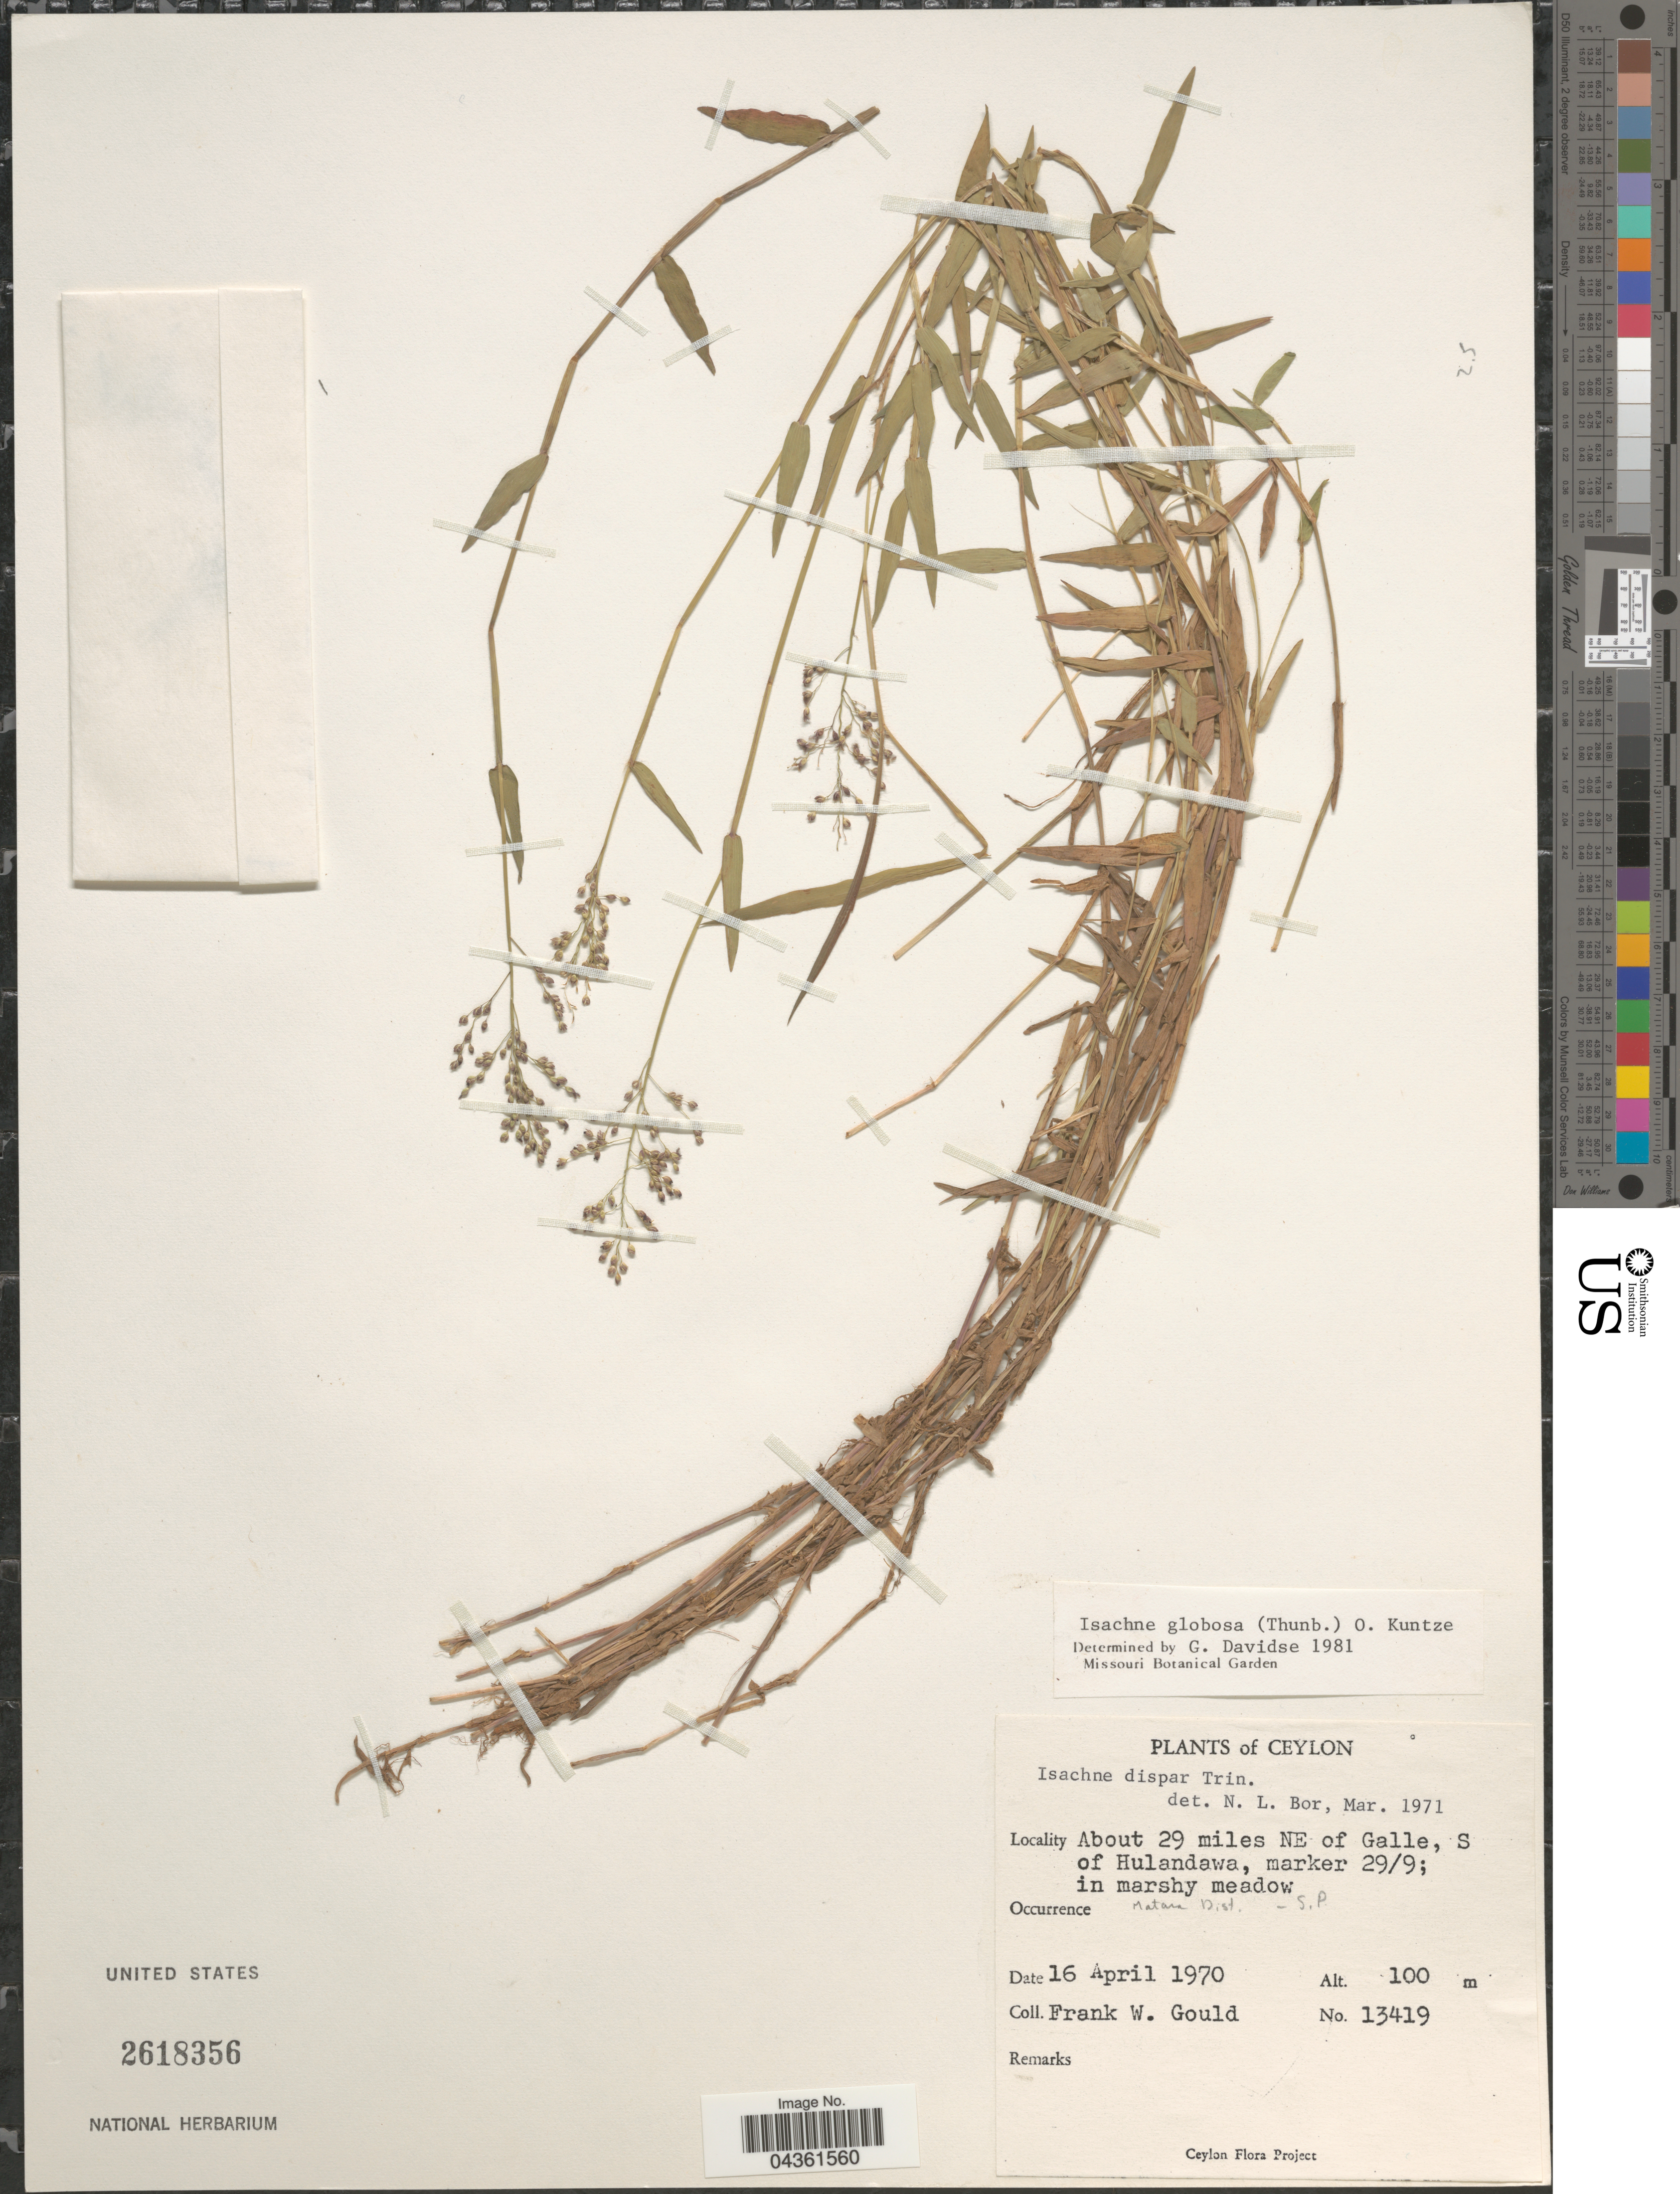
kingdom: Plantae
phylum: Tracheophyta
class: Liliopsida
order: Poales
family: Poaceae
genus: Isachne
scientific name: Isachne globosa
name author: (Thunb.) Kuntze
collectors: F. W. Gould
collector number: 13419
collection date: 1970-04-16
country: Sri Lanka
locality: Ceylon. About 29 miles NE of Galle, S of Hulandawa, marker 29/9. Matara Dist. - S.P.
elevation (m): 100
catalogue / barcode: US 2618356